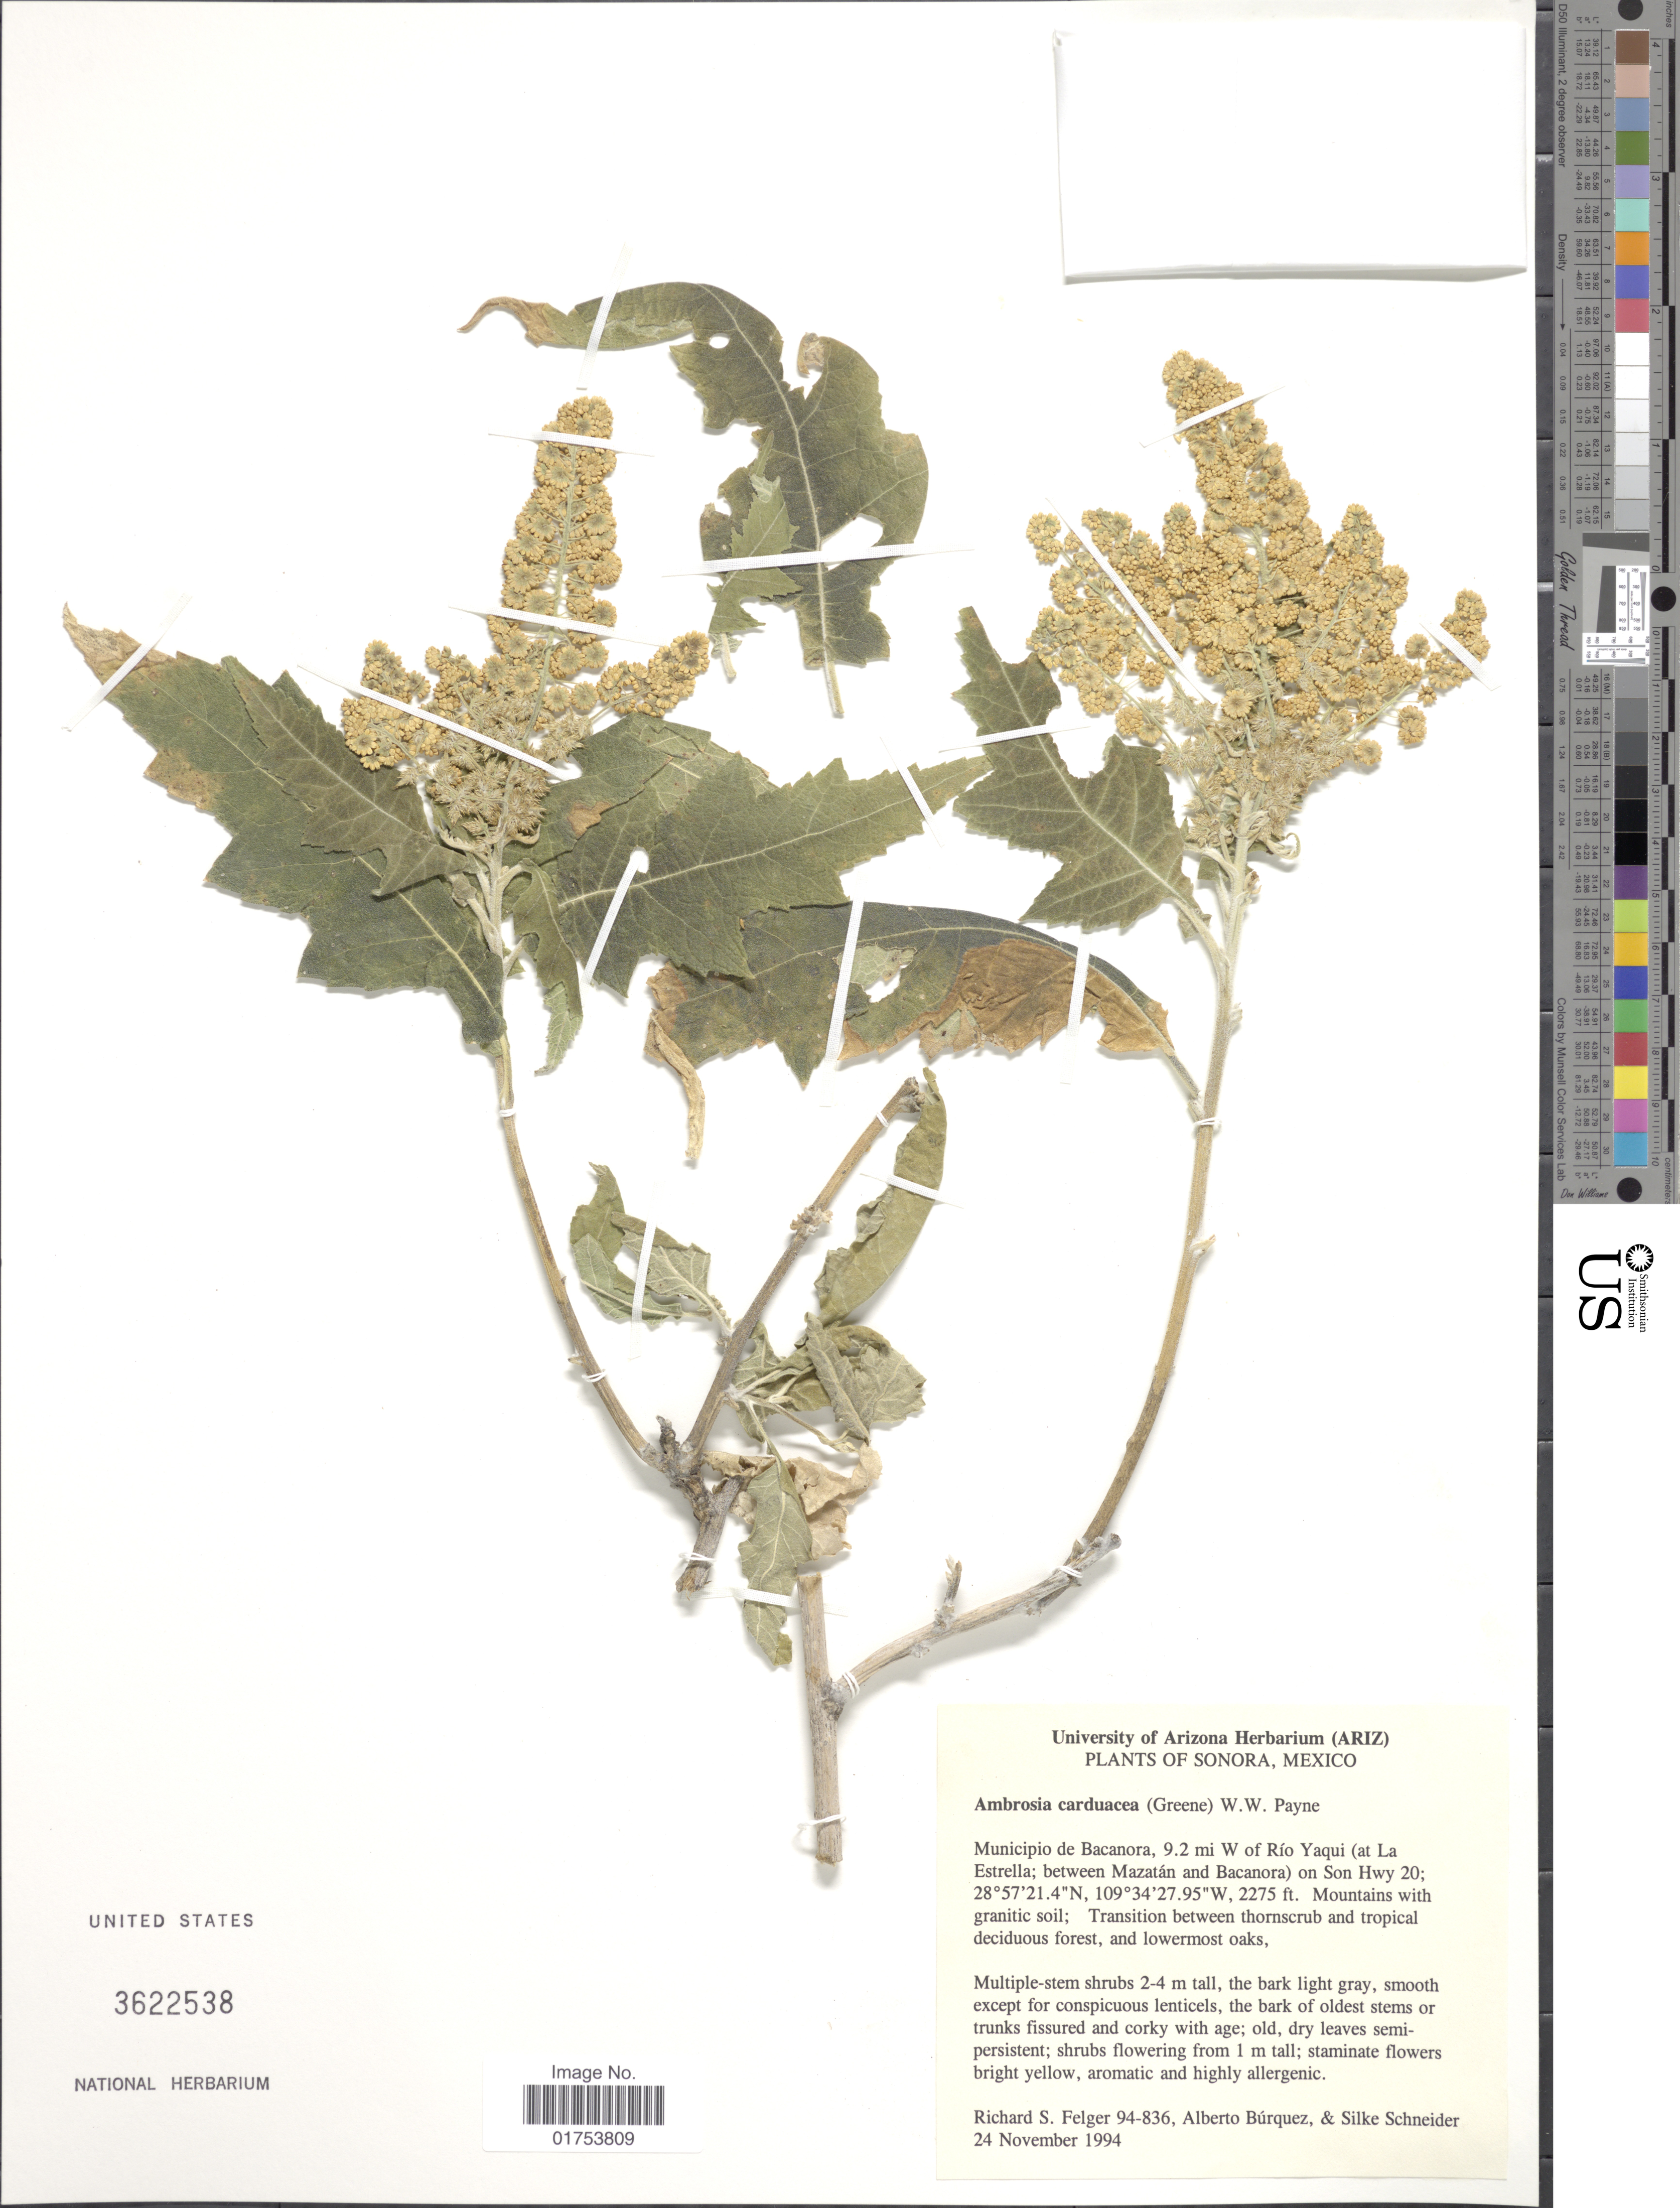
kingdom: Plantae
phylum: Tracheophyta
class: Magnoliopsida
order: Asterales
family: Asteraceae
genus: Ambrosia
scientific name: Ambrosia carduacea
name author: (Greene) W.W.Payne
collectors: R. S. Felger, A. Búrquez & S. Schneider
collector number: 94-836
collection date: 1994-11-24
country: Mexico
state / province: Sonora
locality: Municipio de Bacanora, 9.2 mi W of Rio Yaqui (At La Estrella; between Mazatan and Bacanora) on Son Hwy 20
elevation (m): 693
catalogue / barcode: US 3622538